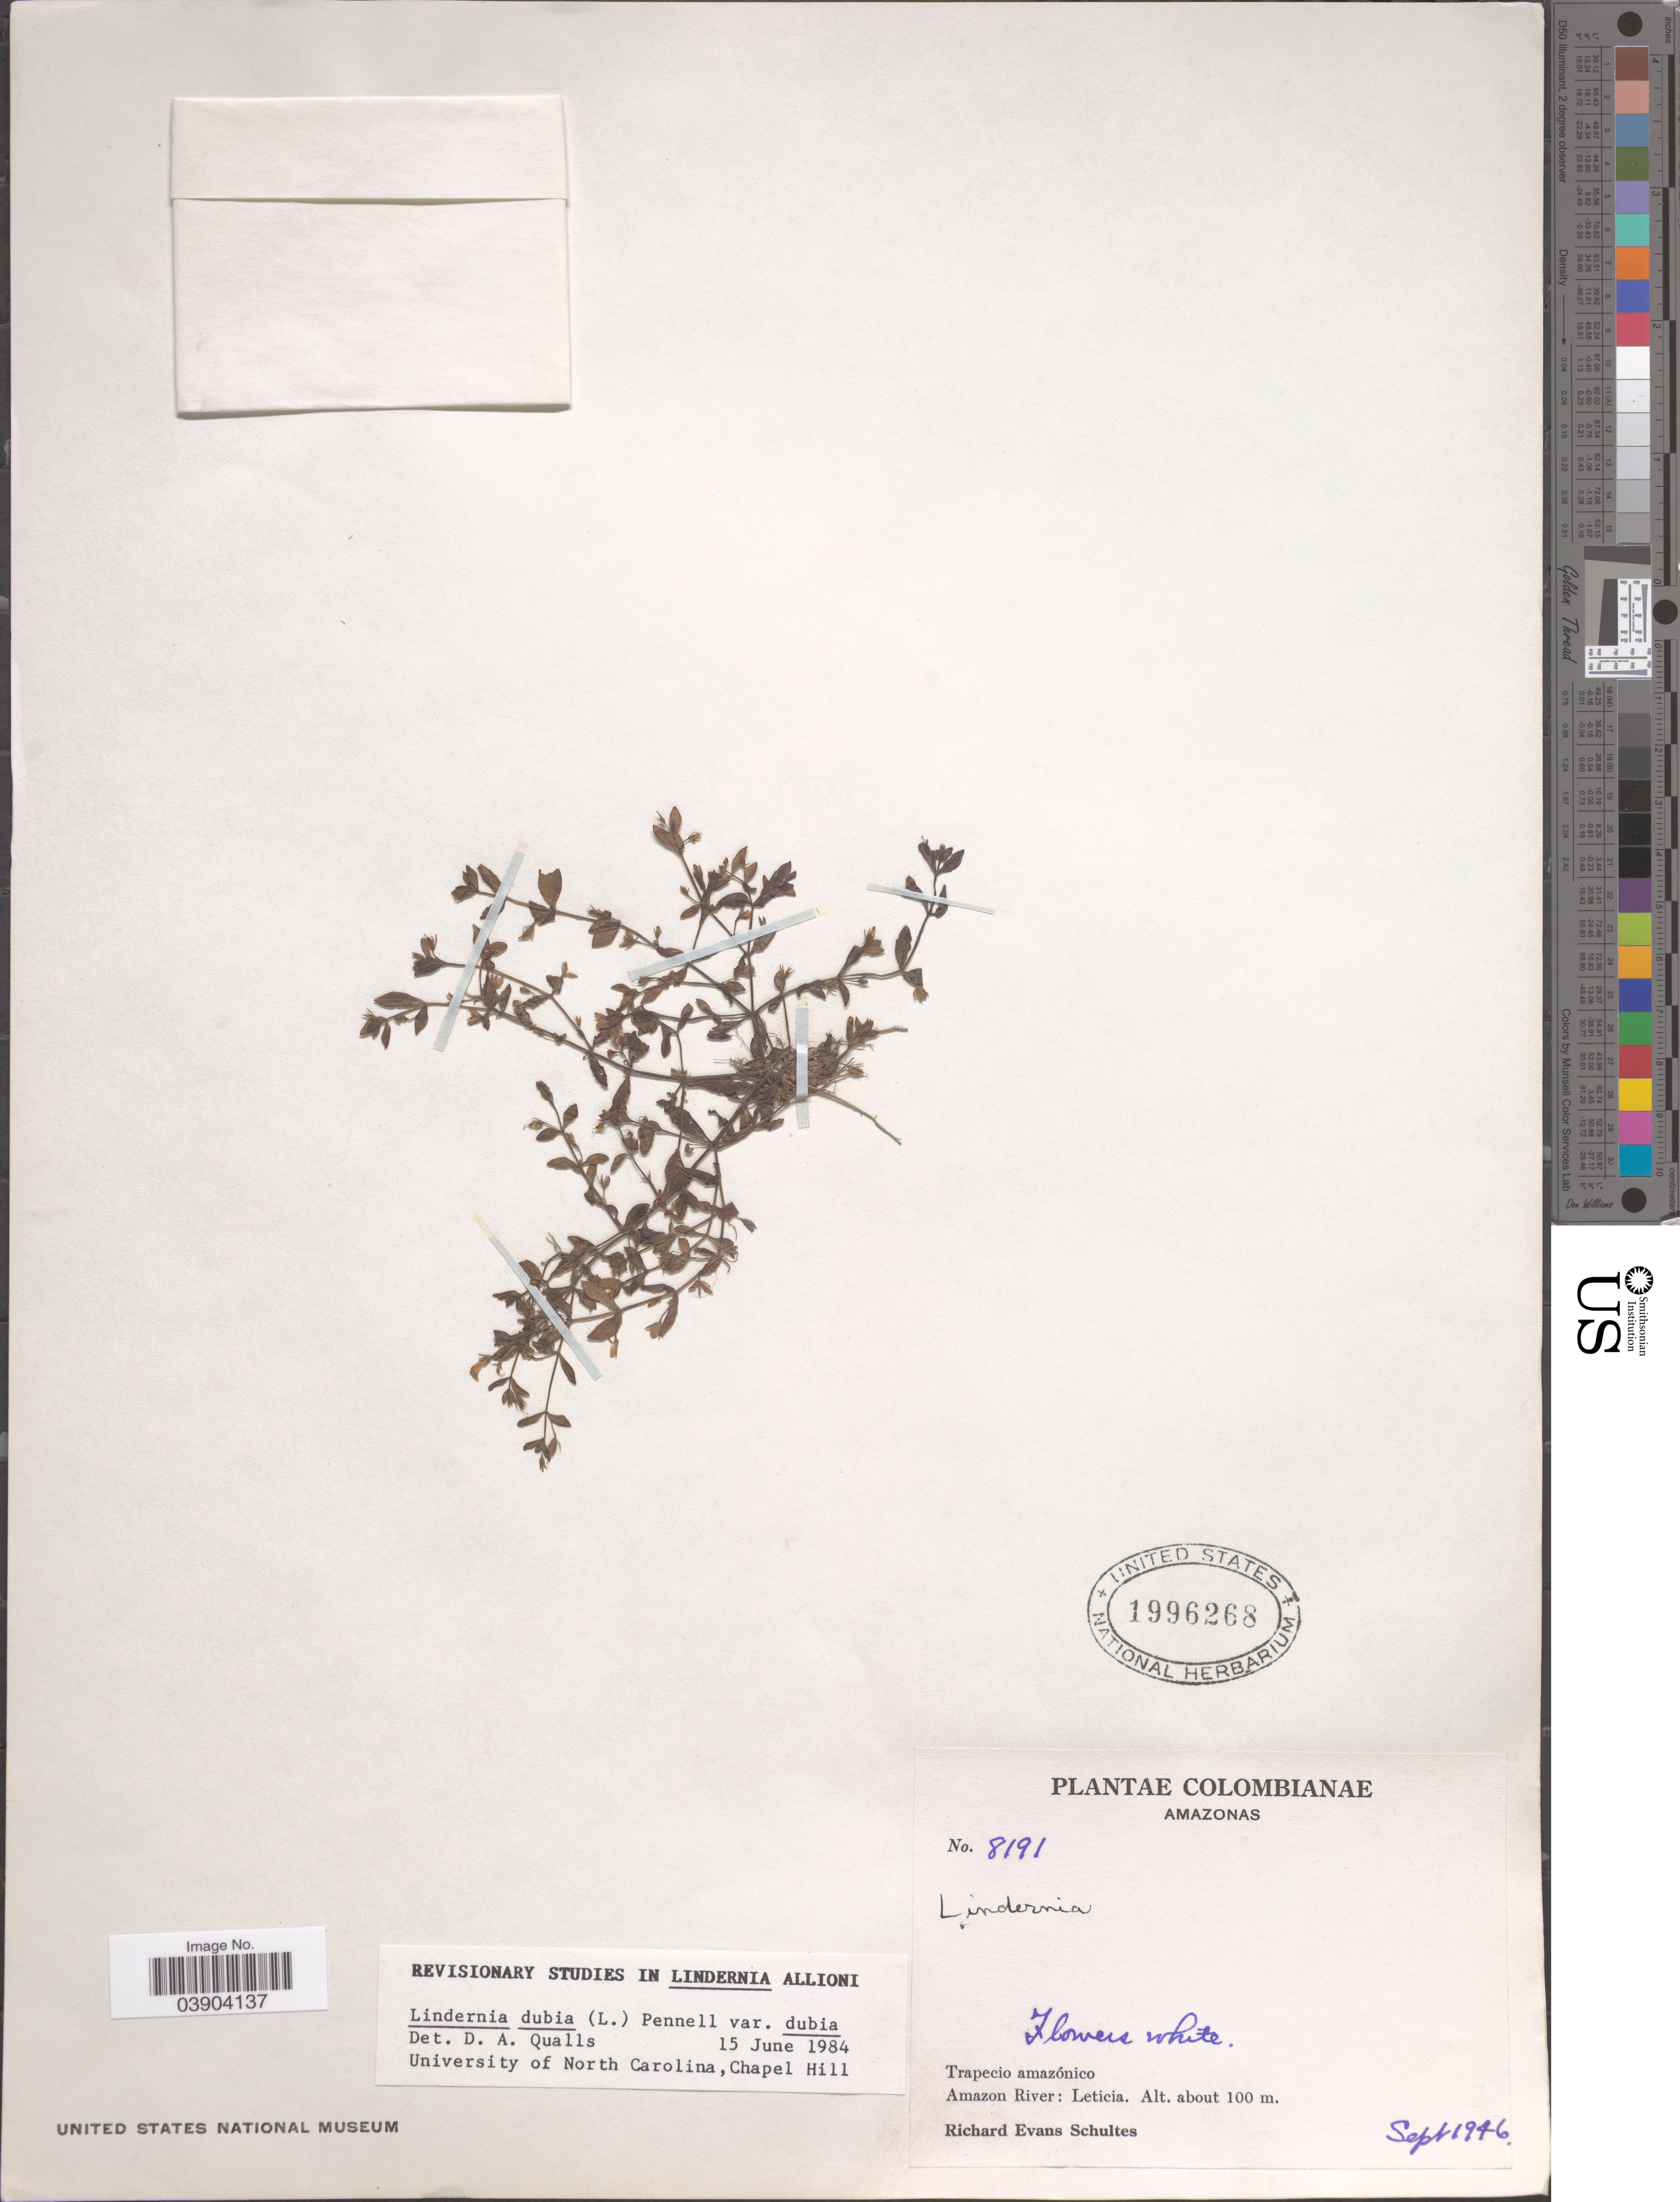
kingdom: Plantae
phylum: Tracheophyta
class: Magnoliopsida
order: Lamiales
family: Linderniaceae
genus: Lindernia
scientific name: Lindernia dubia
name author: (L.) Pennell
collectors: R. E. Schultes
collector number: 8191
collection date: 1946-09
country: Colombia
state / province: Amazônas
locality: Trapecio amazónico. Amazon River: Leticia.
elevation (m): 100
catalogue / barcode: US 1996268